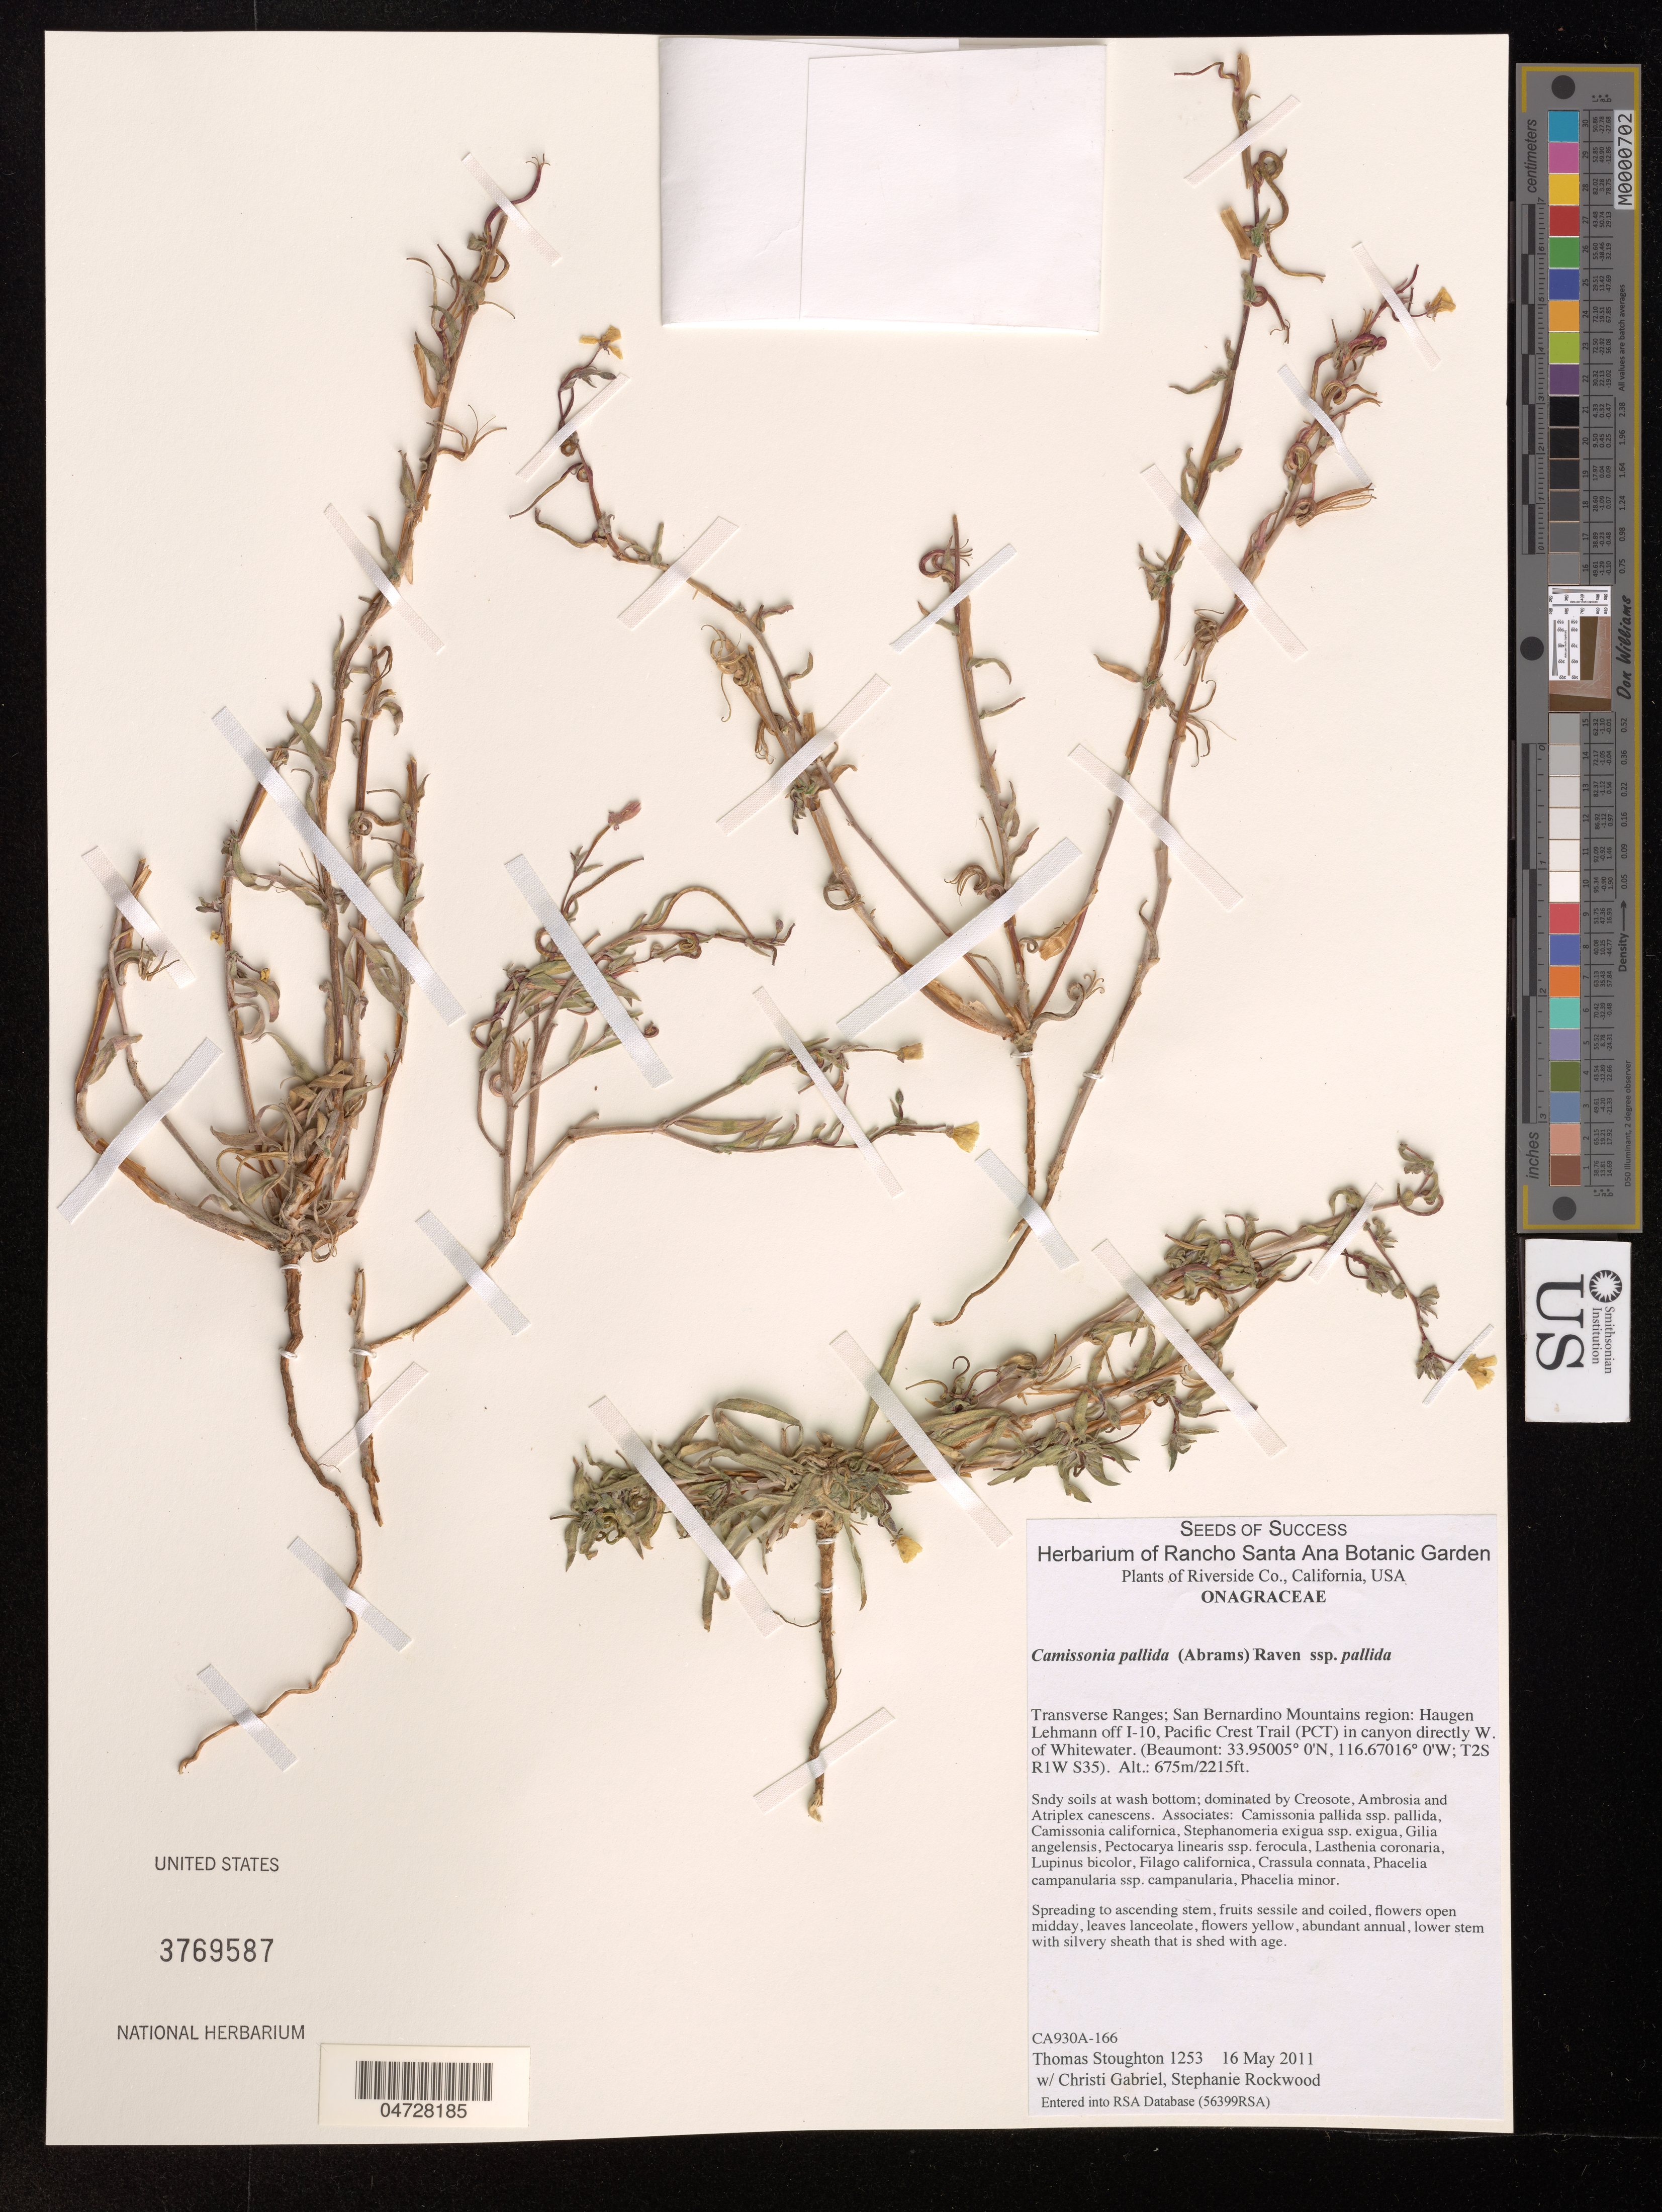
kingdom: Plantae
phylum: Tracheophyta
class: Magnoliopsida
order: Myrtales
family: Onagraceae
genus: Camissonia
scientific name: Camissonia pallida subsp. pallida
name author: (Abrams) P.H. Raven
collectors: T. Stoughton, C. Gabriel & S. Rockwood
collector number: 1253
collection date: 2011-05-16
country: United States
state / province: California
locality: Riverside Co. Transverse Ranges; San Bernardino Mountains region: Haugen Lehmann off I-10, Pacific Crest Trail (PCT) in canyon directly W. of Whitewater. (Beaumont).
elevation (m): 675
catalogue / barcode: US 3769587